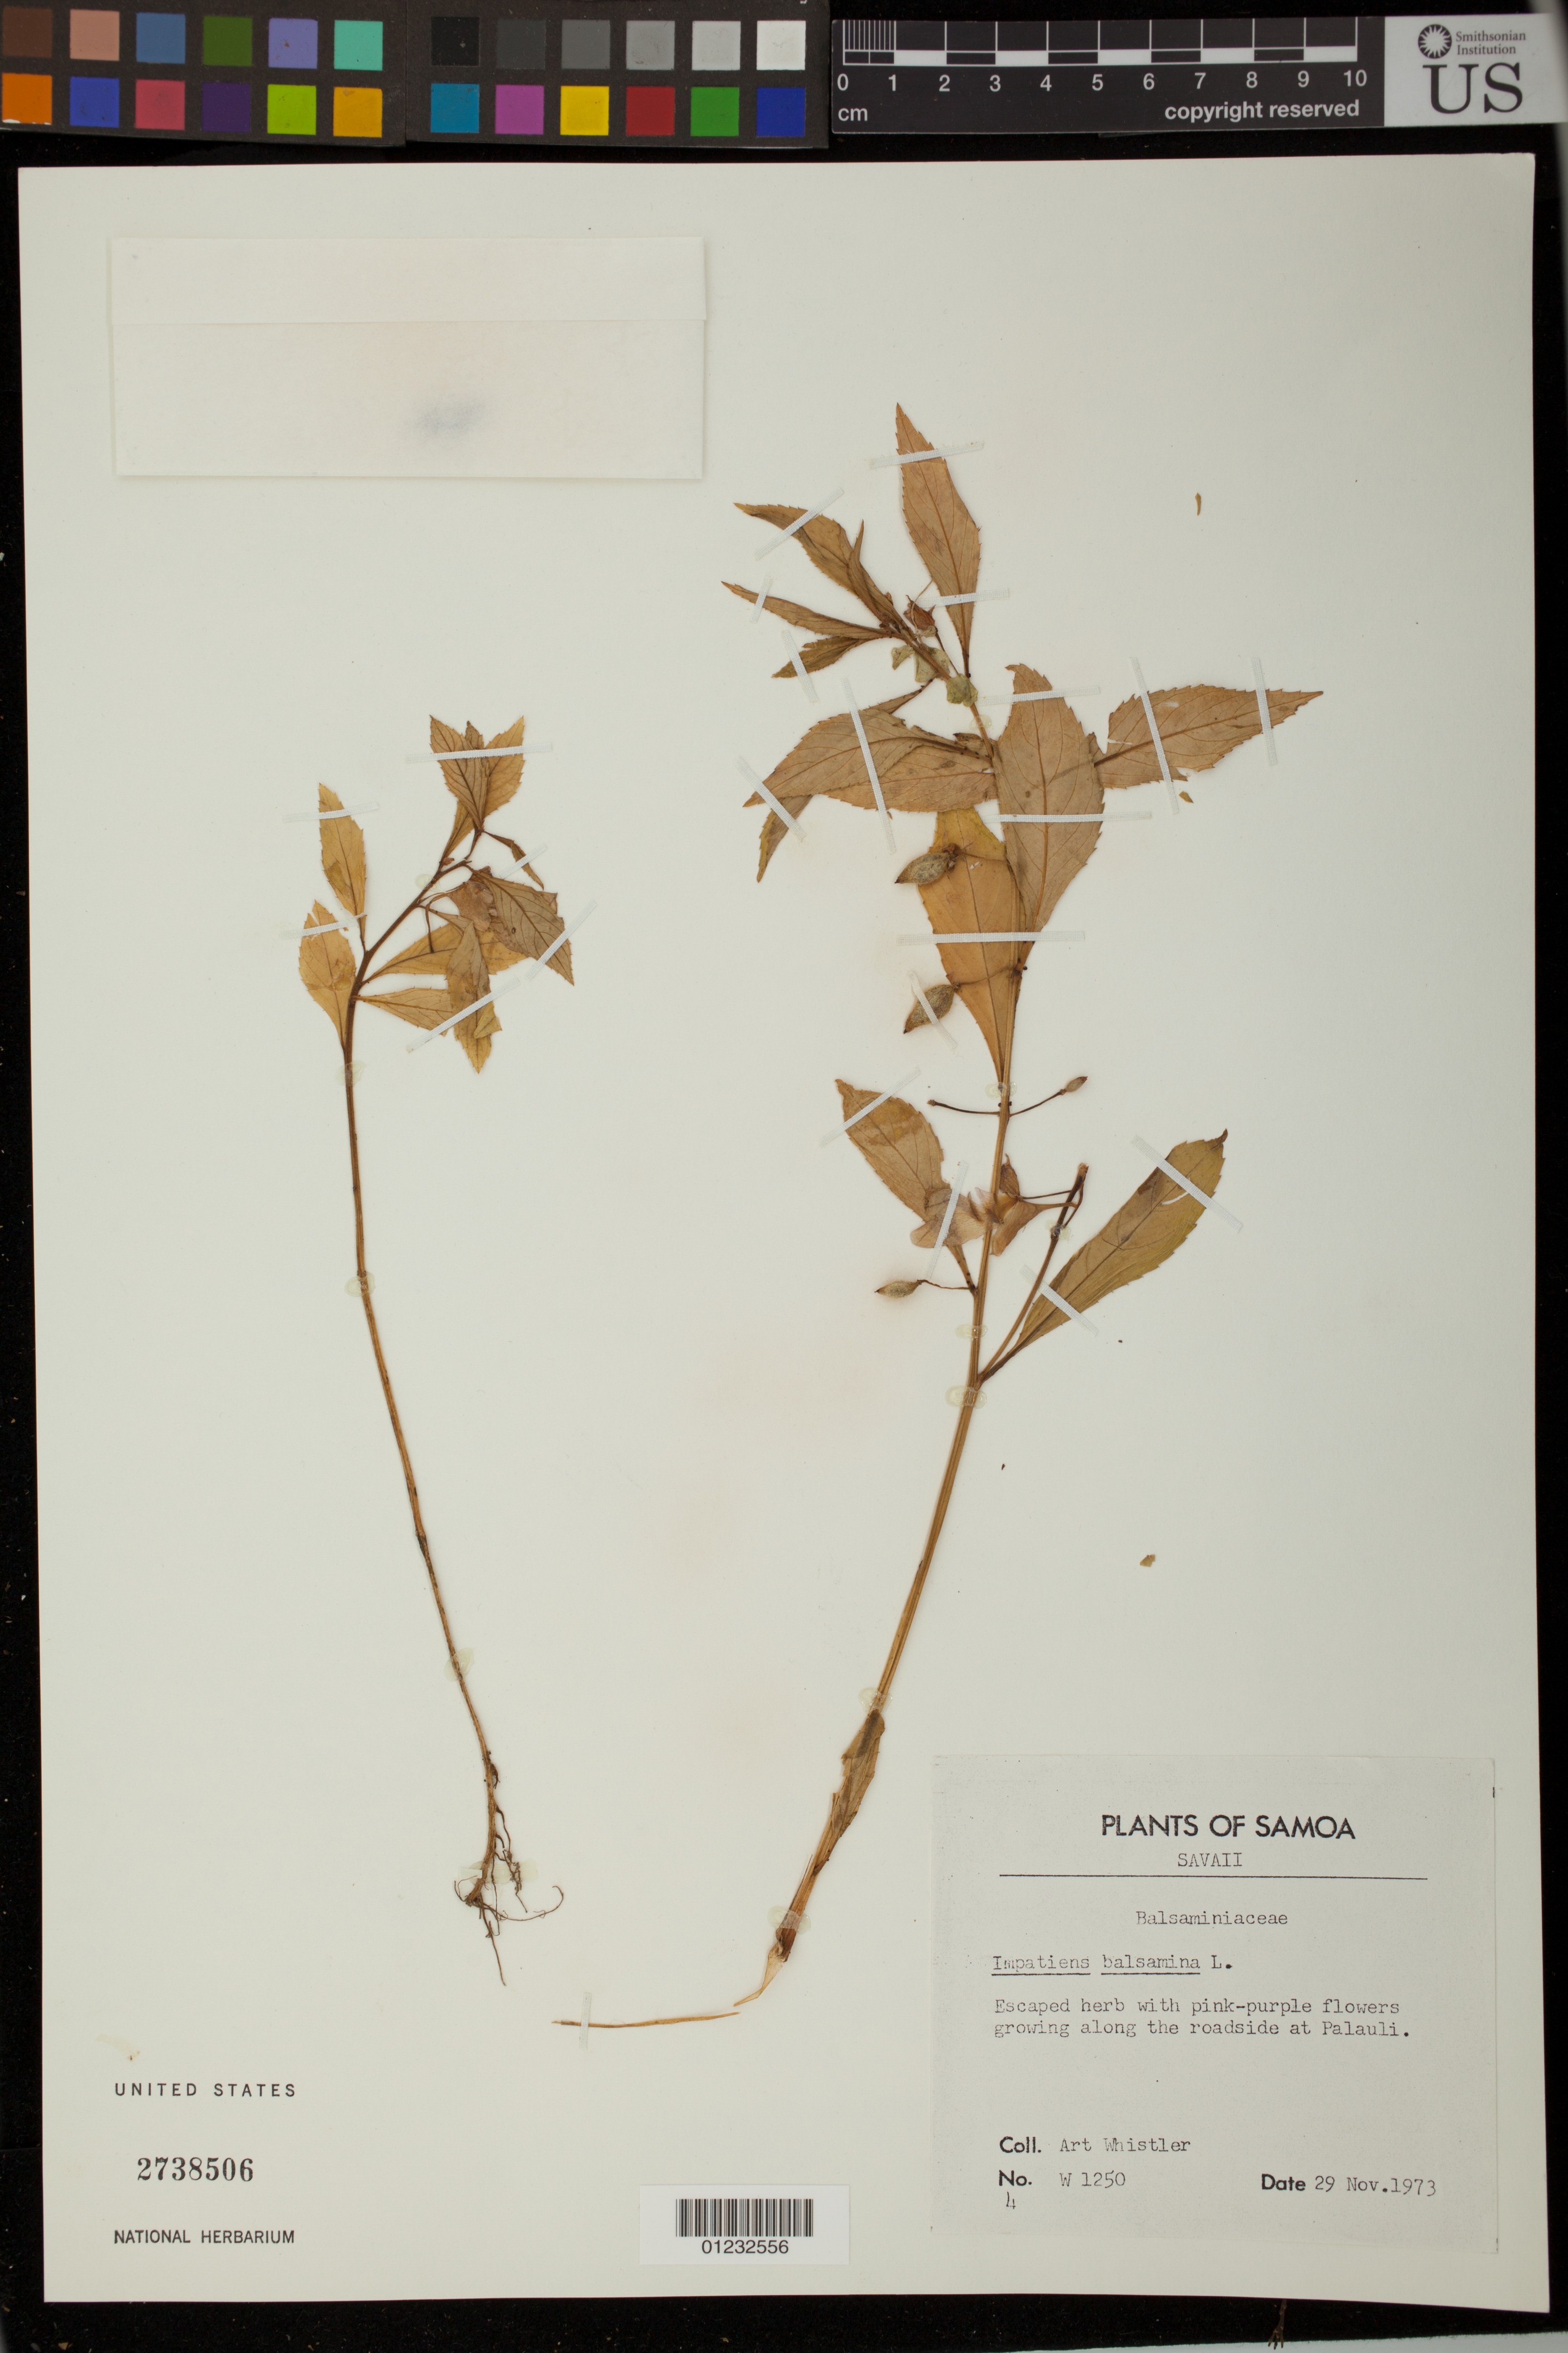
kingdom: Plantae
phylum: Tracheophyta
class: Magnoliopsida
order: Ericales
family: Balsaminaceae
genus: Impatiens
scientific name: Impatiens balsamina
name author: L.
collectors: A. Whistler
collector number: W 1250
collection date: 1973-11-29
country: Samoa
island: Savai'i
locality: Along the roadside at Palauli.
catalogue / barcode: US 2738506